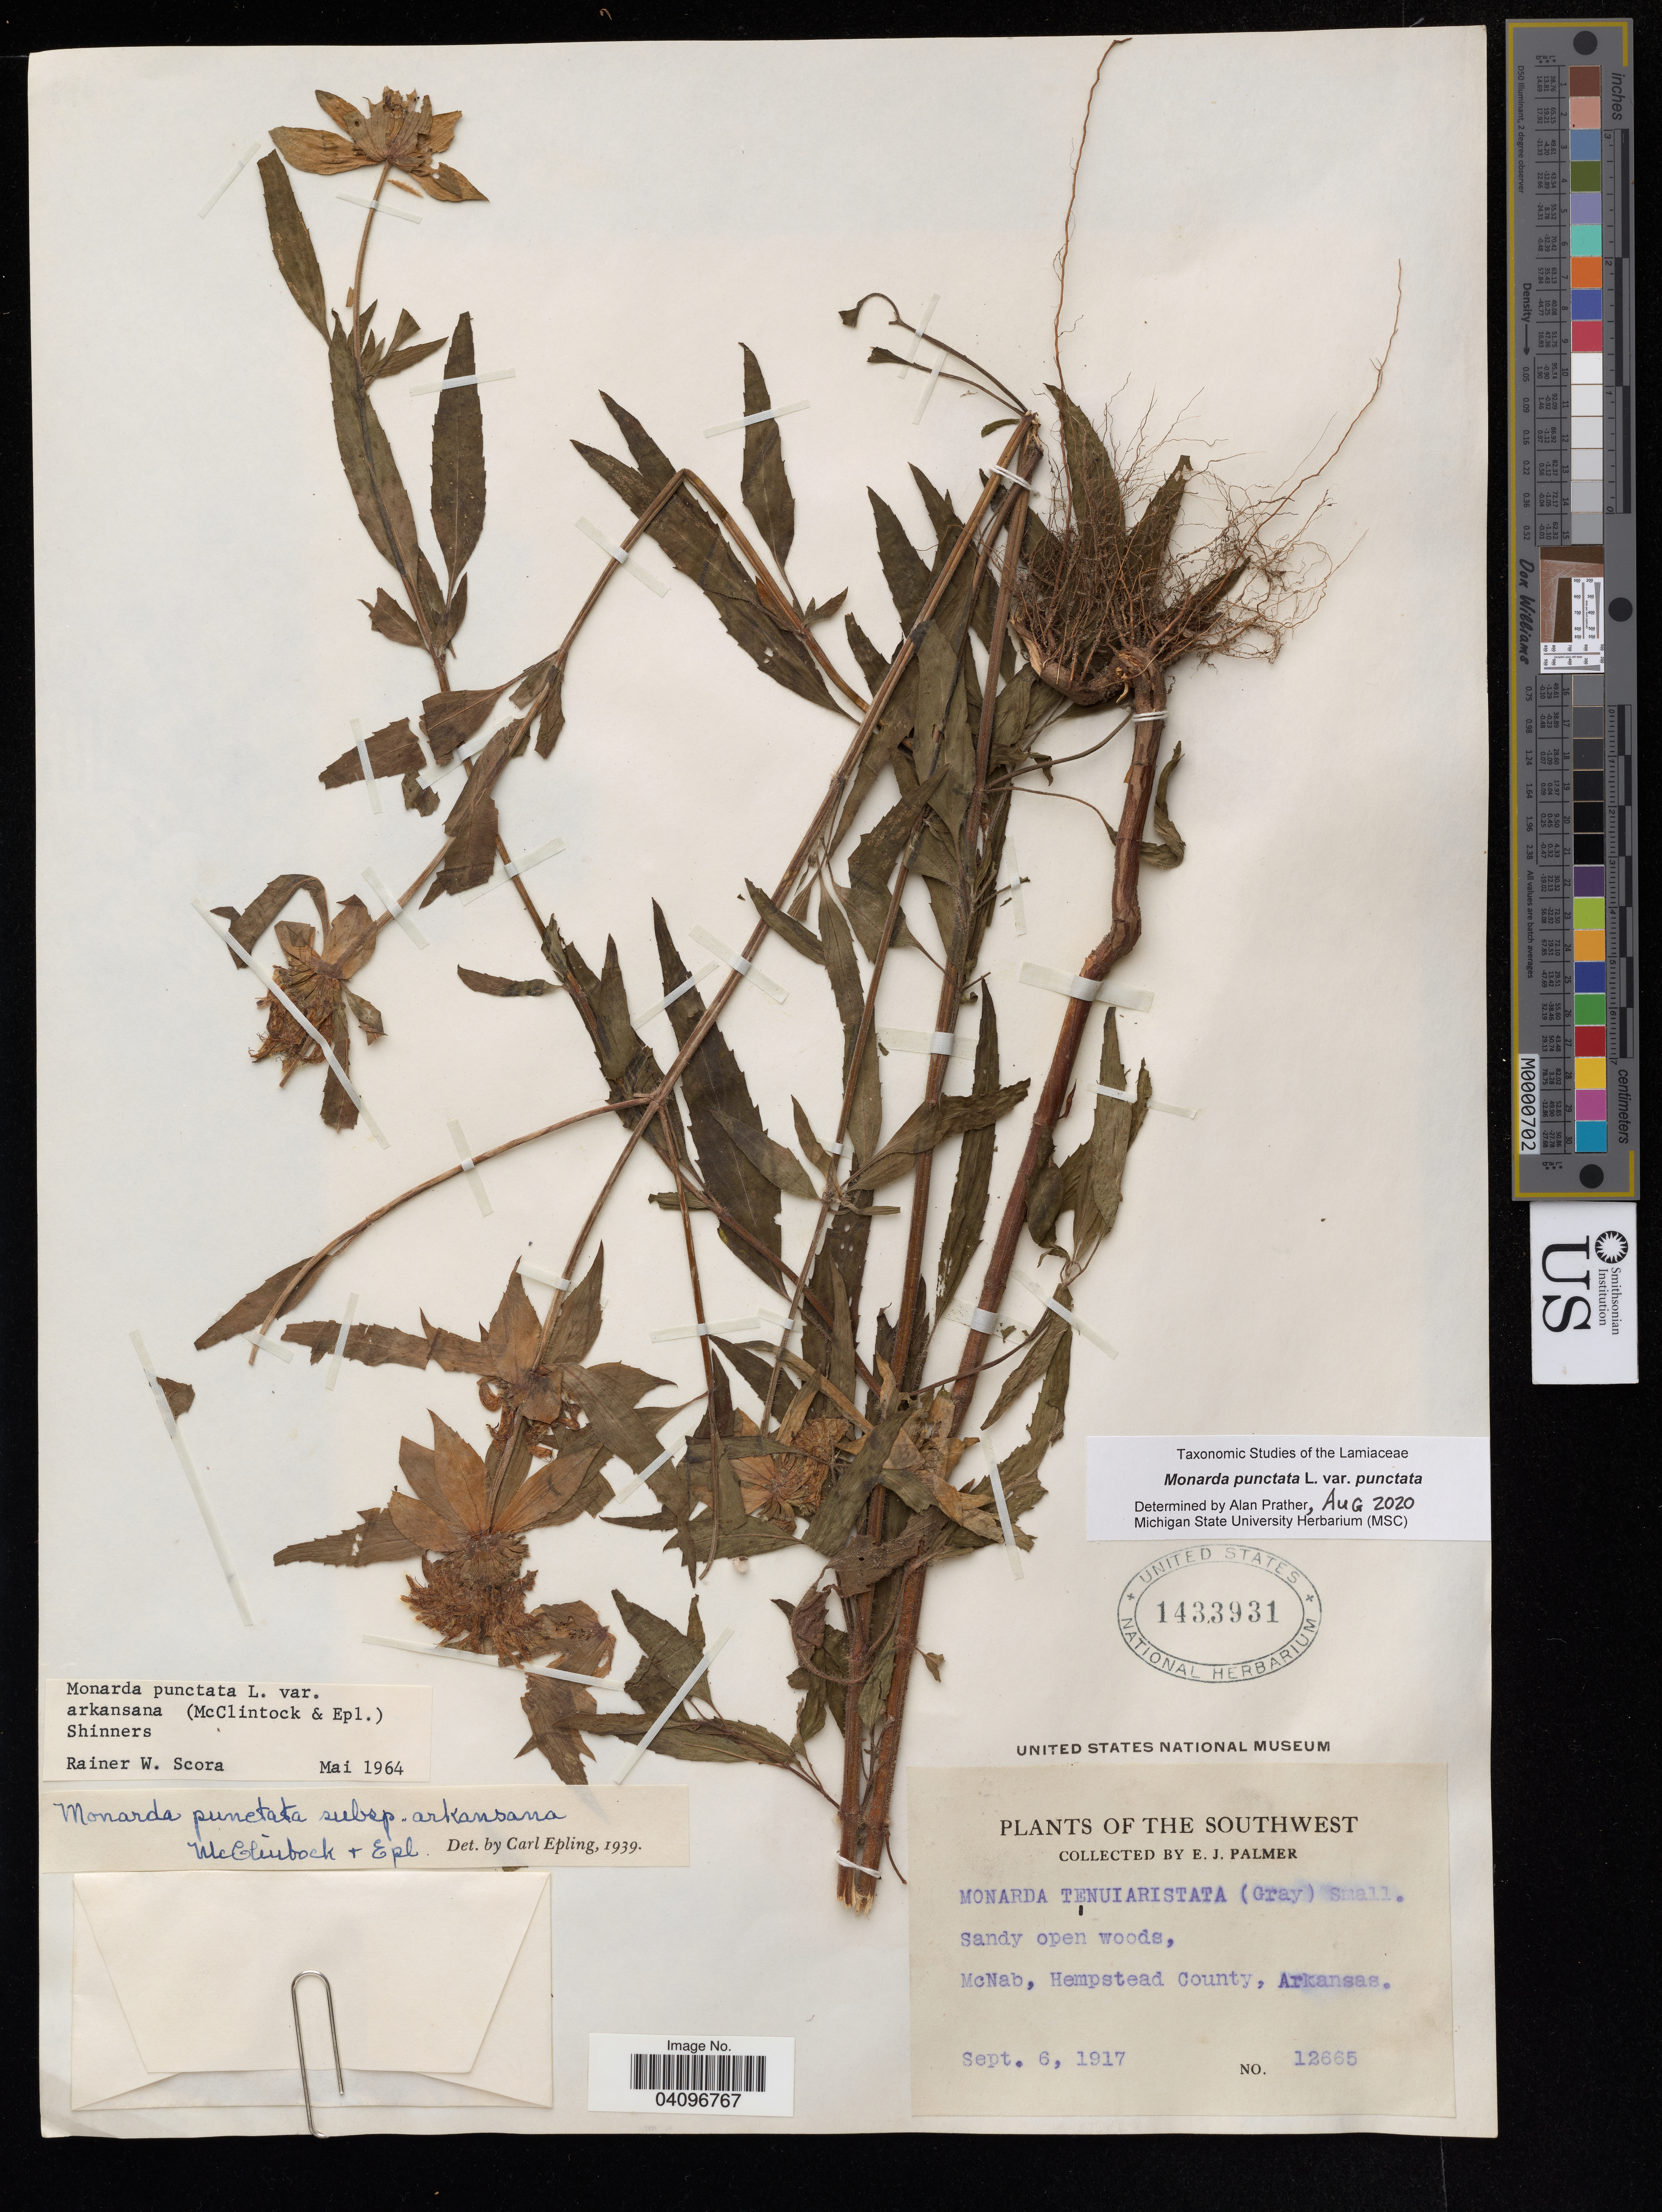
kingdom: Plantae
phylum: Tracheophyta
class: Magnoliopsida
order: Lamiales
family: Lamiaceae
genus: Monarda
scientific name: Monarda punctata var. punctata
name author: L.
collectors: E. J. Palmer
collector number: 12665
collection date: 1917-09-06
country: United States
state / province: Arkansas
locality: Southwest. McNab, Hempstead County.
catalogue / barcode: US 1433931